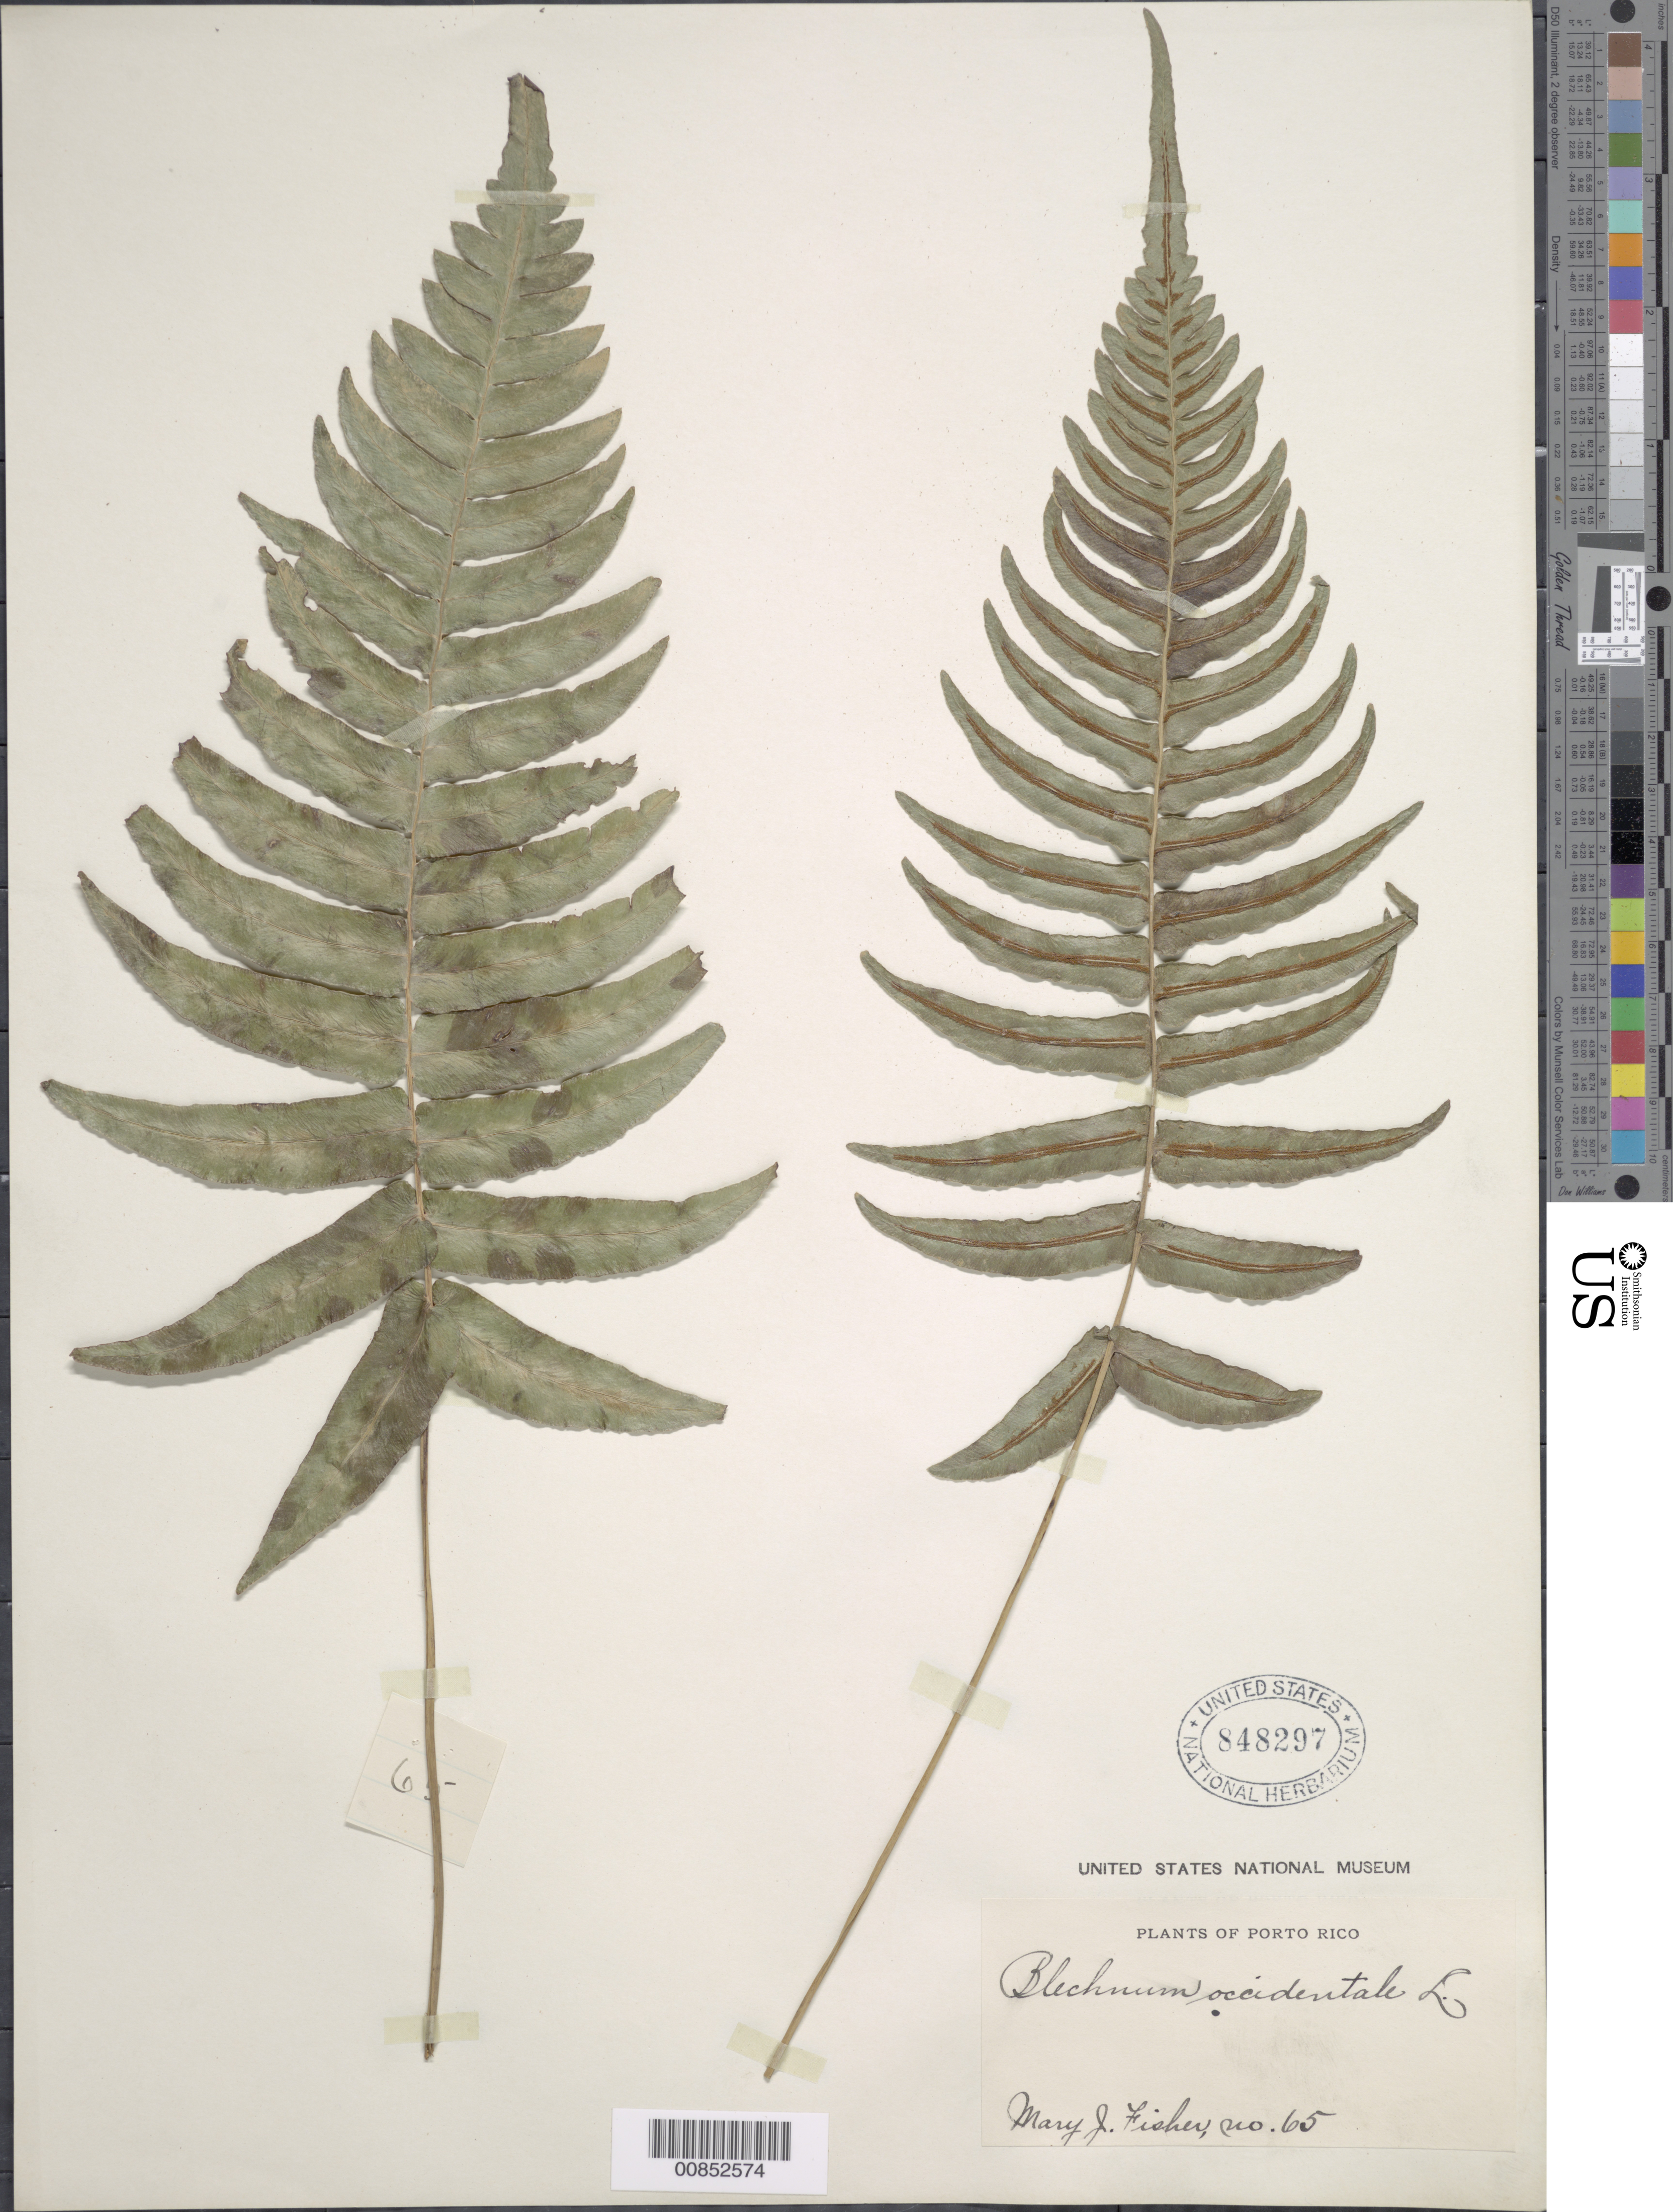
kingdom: Plantae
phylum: Tracheophyta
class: Polypodiopsida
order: Polypodiales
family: Blechnaceae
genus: Blechnum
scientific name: Blechnum occidentale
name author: L.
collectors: M. J. Fisher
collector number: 65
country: Puerto Rico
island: Puerto Rico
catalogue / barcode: US 848297